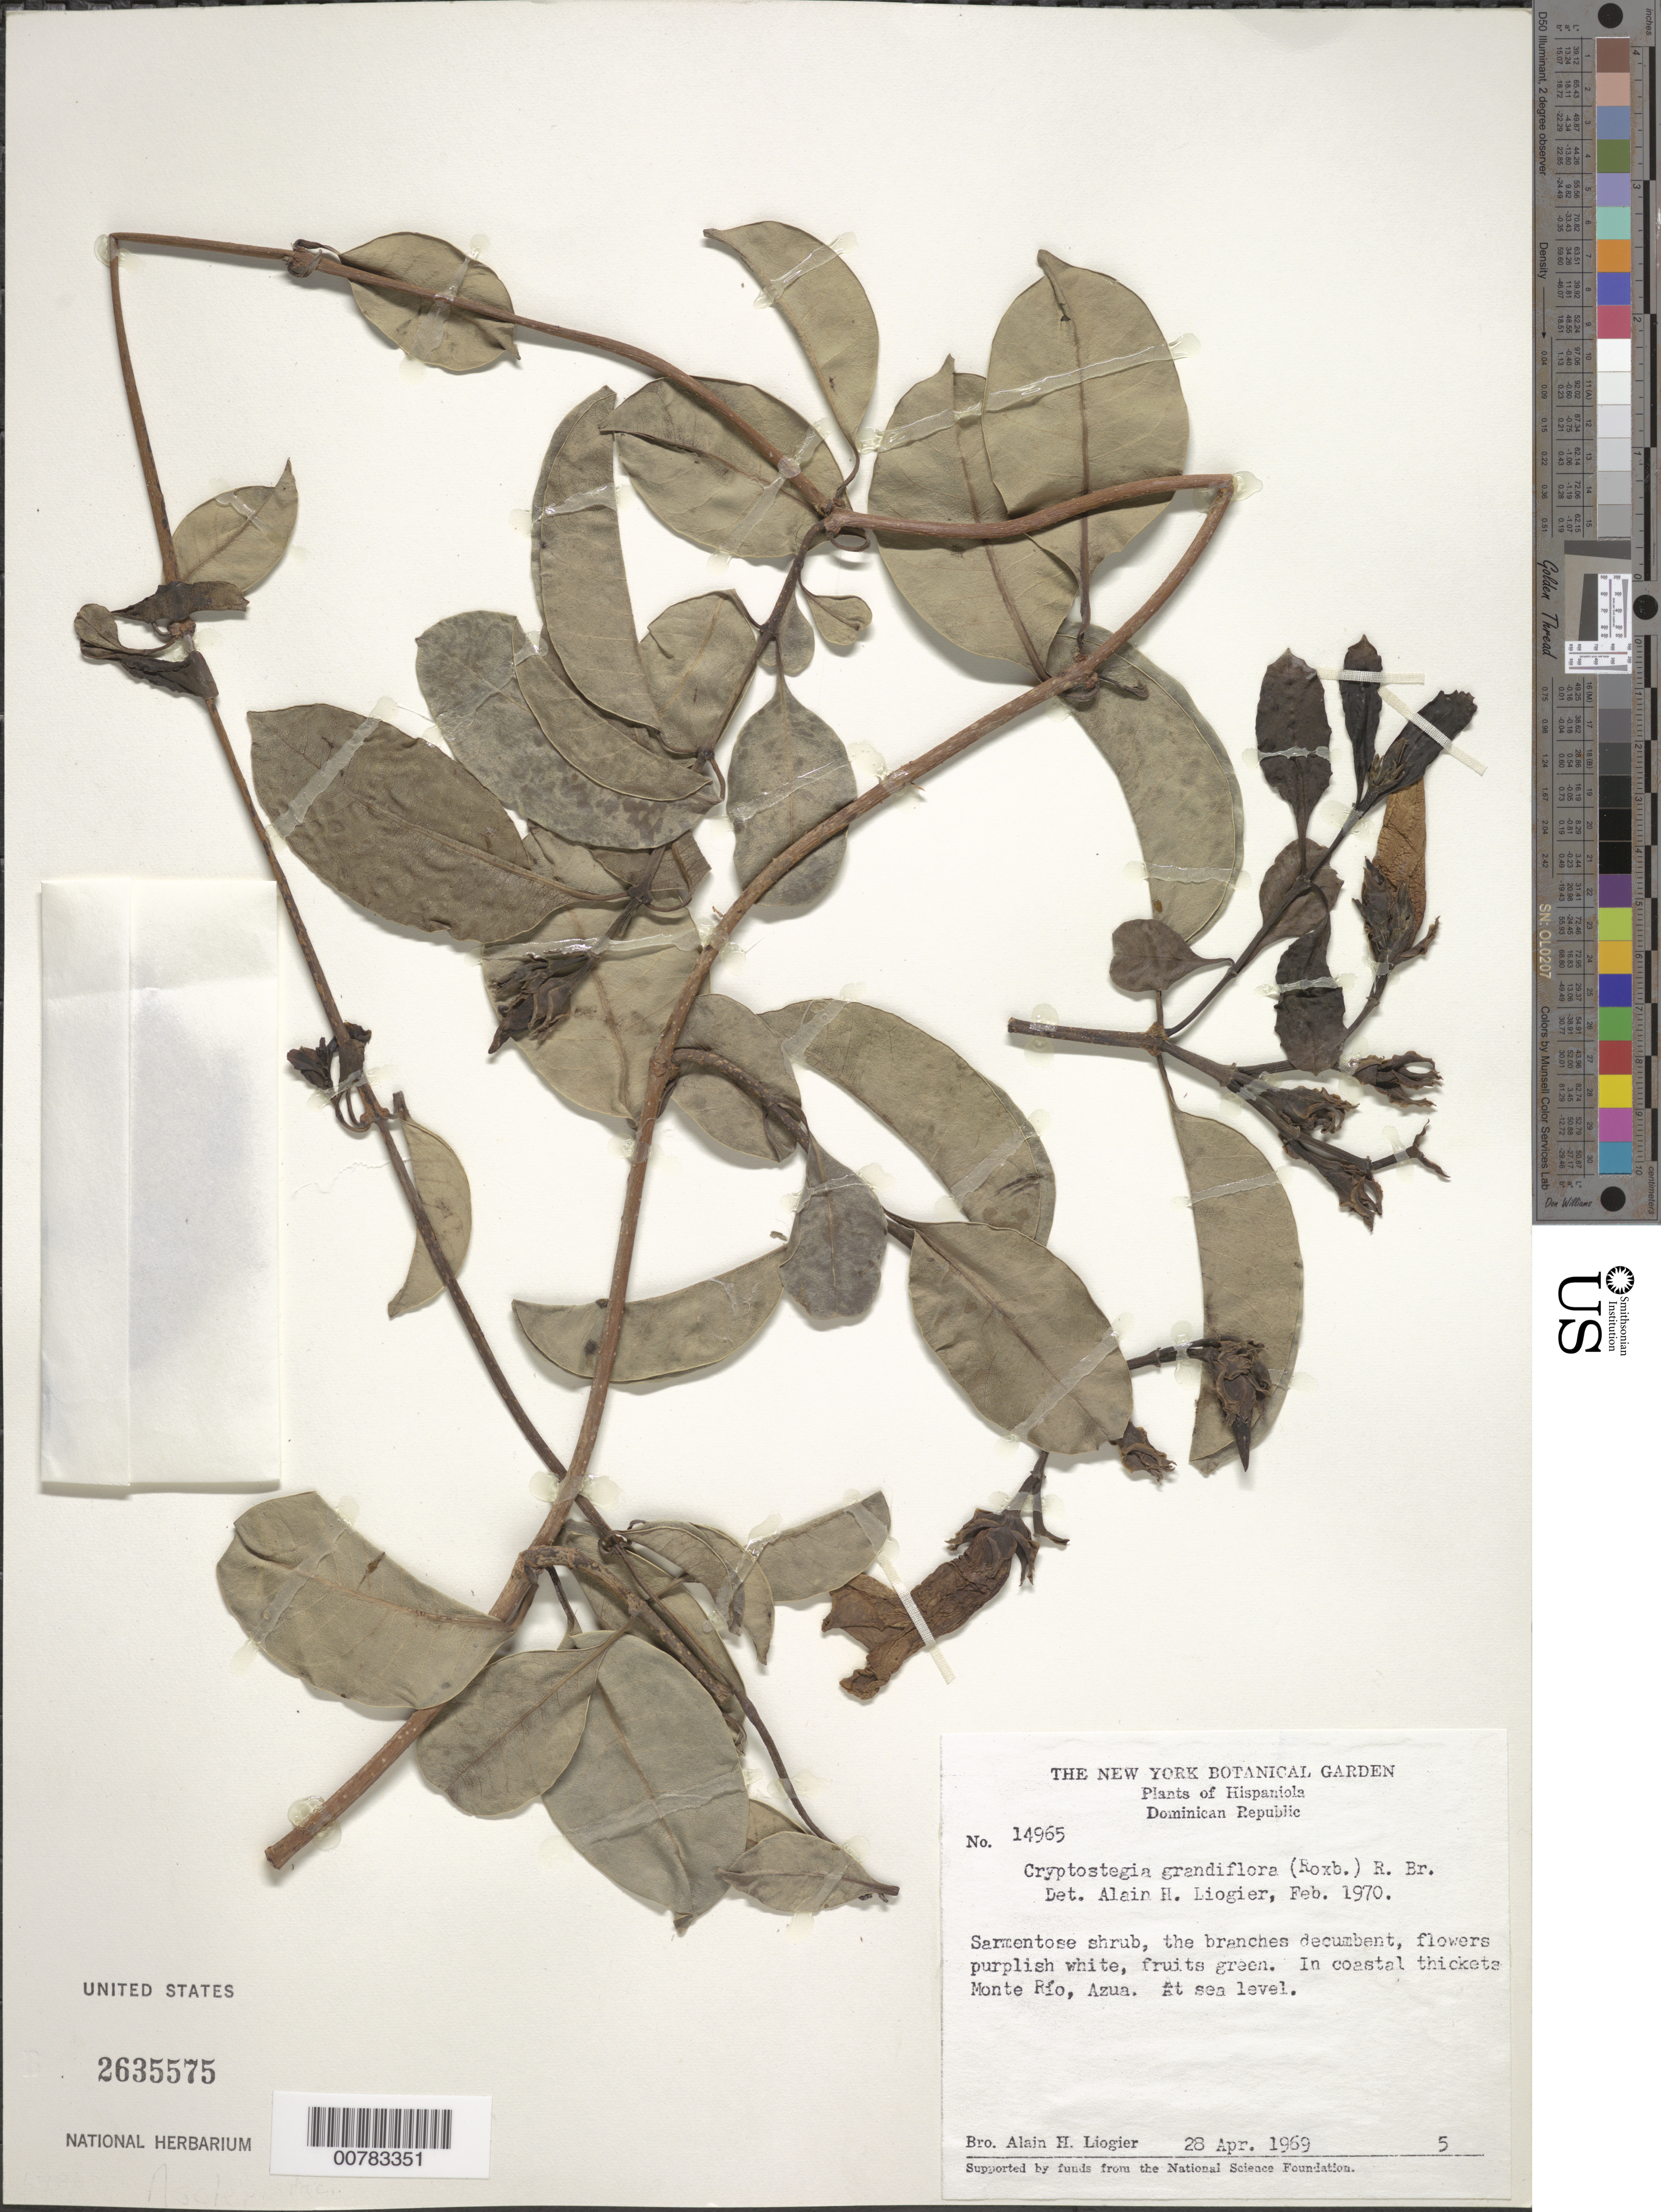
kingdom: Plantae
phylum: Tracheophyta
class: Magnoliopsida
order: Gentianales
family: Apocynaceae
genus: Cryptostegia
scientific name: Cryptostegia grandiflora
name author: Roxb. ex R. Br.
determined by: Liogier, Alain H.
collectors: A. H. Liogier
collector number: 14965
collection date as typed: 28 Apr 1969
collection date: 1969-04-28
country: Dominican Republic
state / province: Azua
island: Hispaniola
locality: Monte Río.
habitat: In coastal thickets.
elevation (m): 0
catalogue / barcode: US 2635575